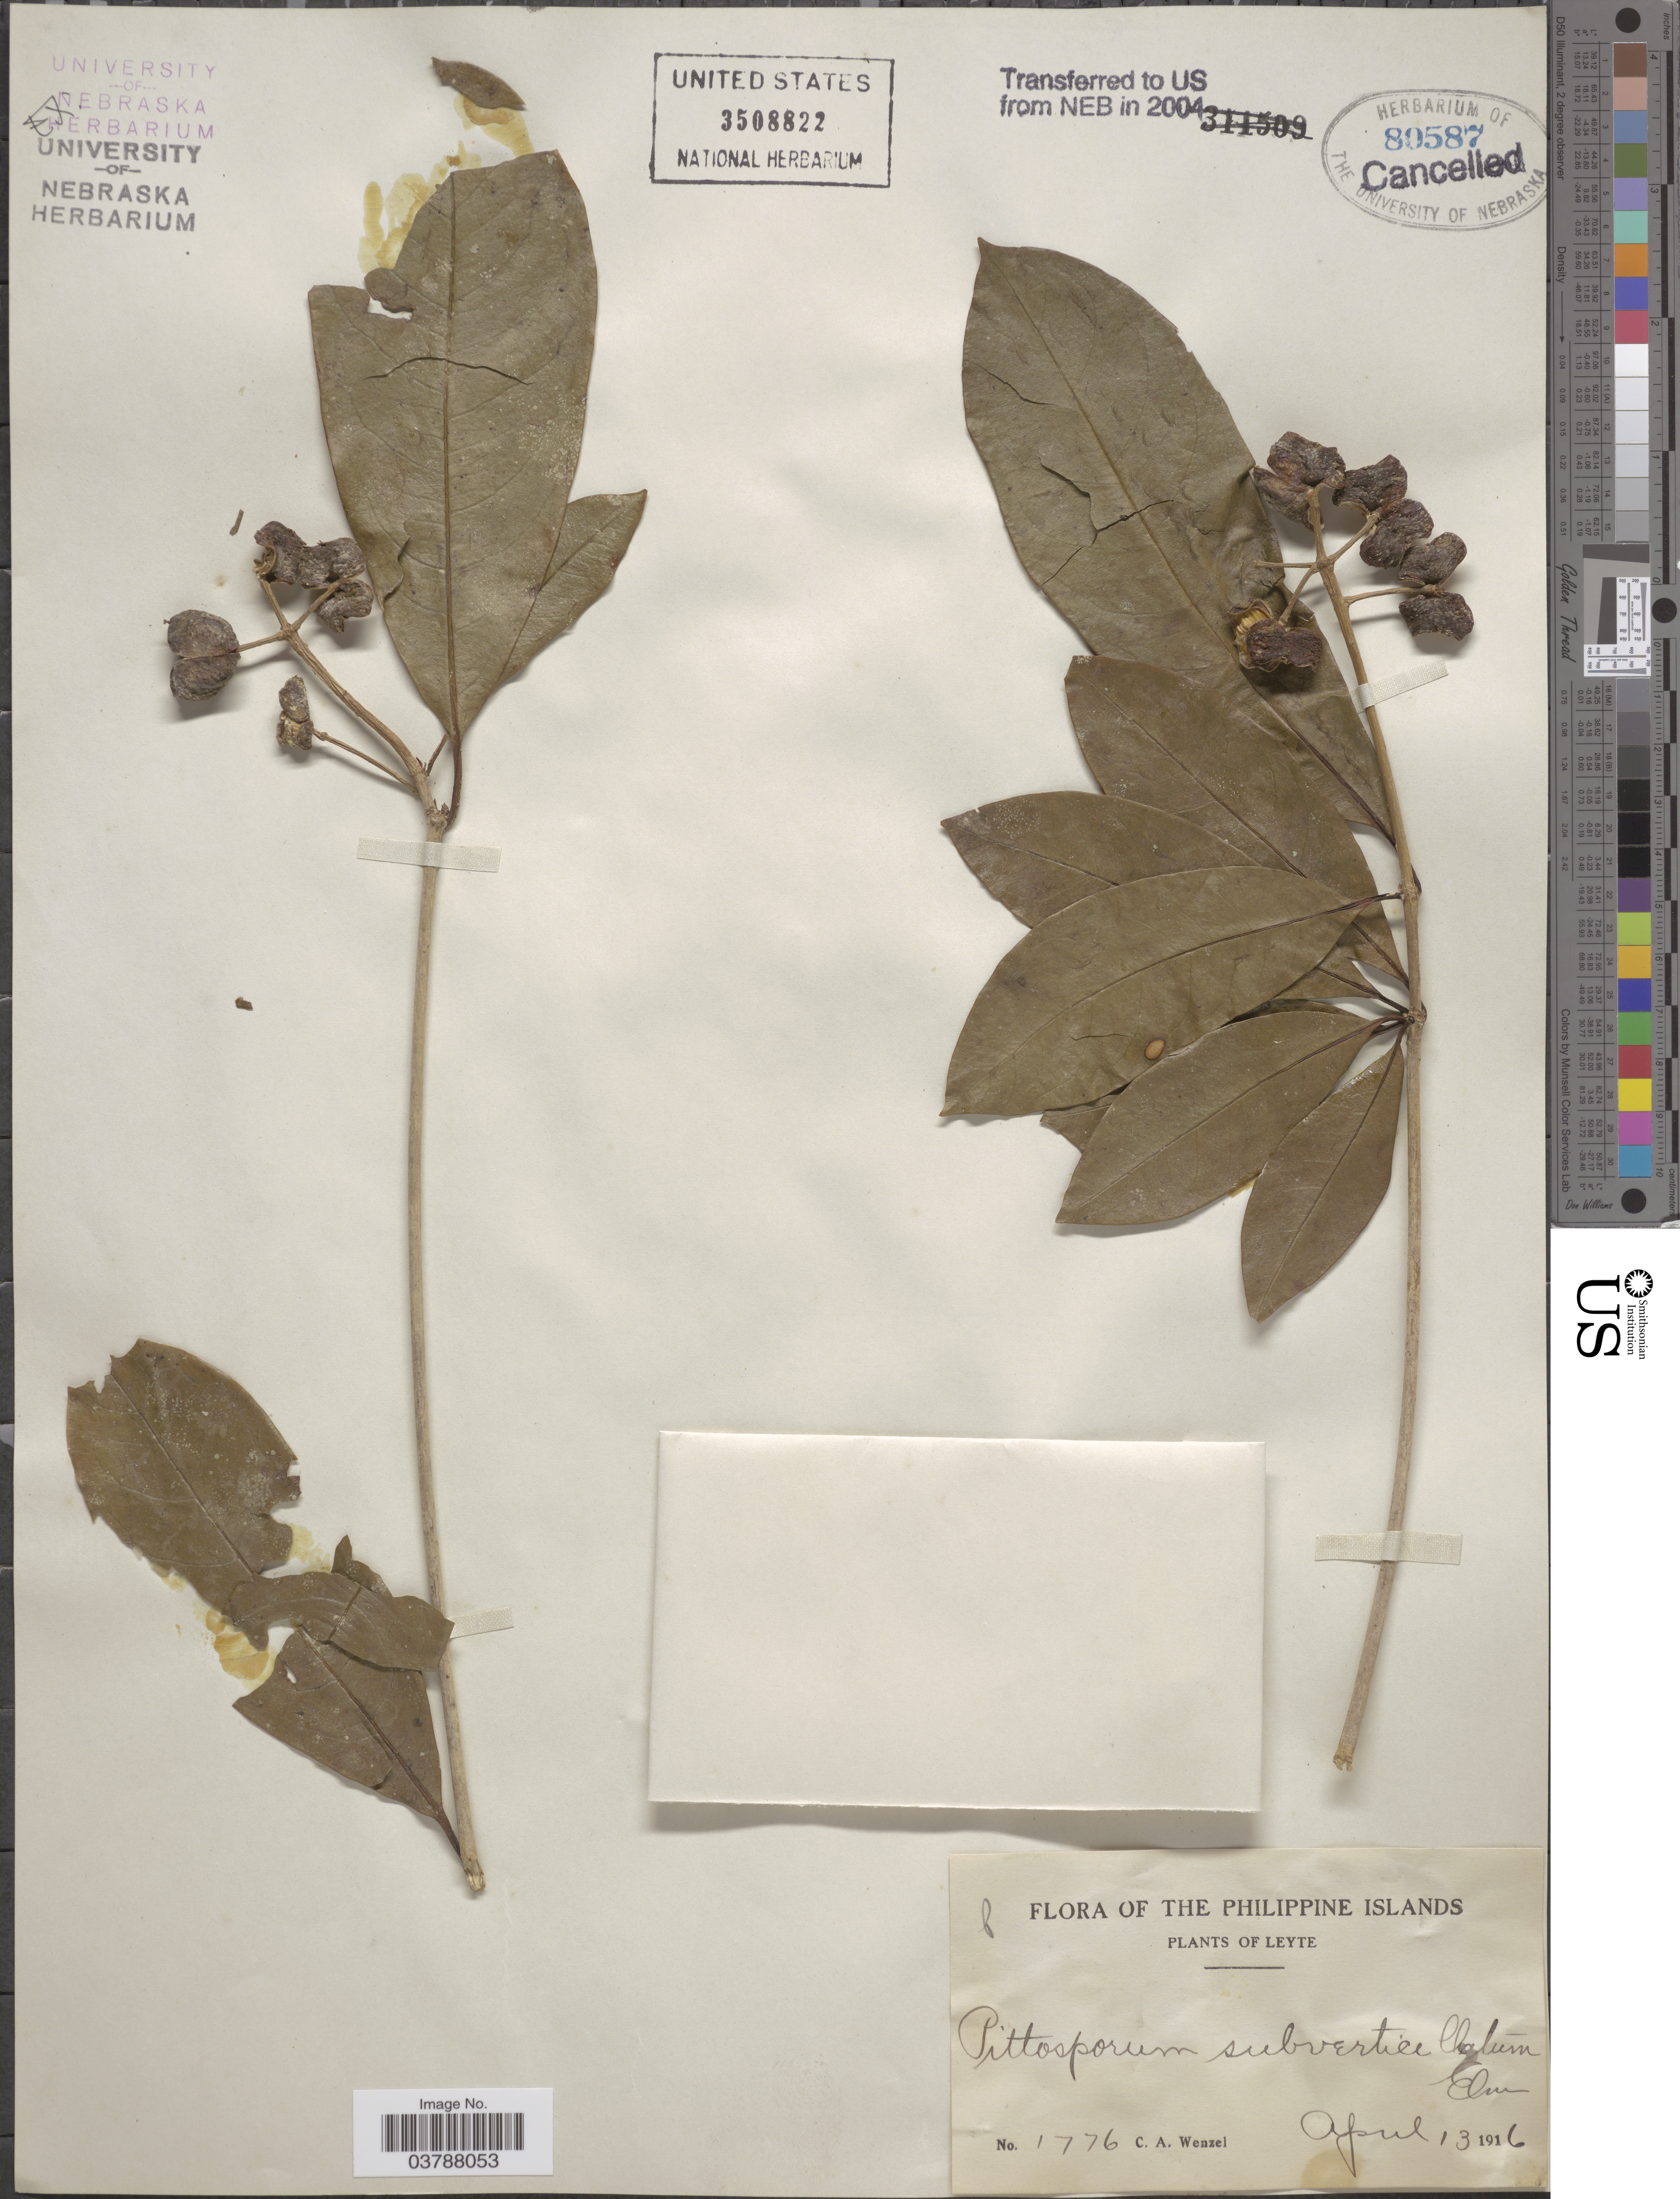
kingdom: Plantae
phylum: Tracheophyta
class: Magnoliopsida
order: Apiales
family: Pittosporaceae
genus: Pittosporum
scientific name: Pittosporum subverticellatum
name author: Elmer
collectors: C. Wenzel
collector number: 1776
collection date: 1916-04-13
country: Philippines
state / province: Eastern Visayas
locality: The Philippine Islands, Leyte.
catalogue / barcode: US 3508822